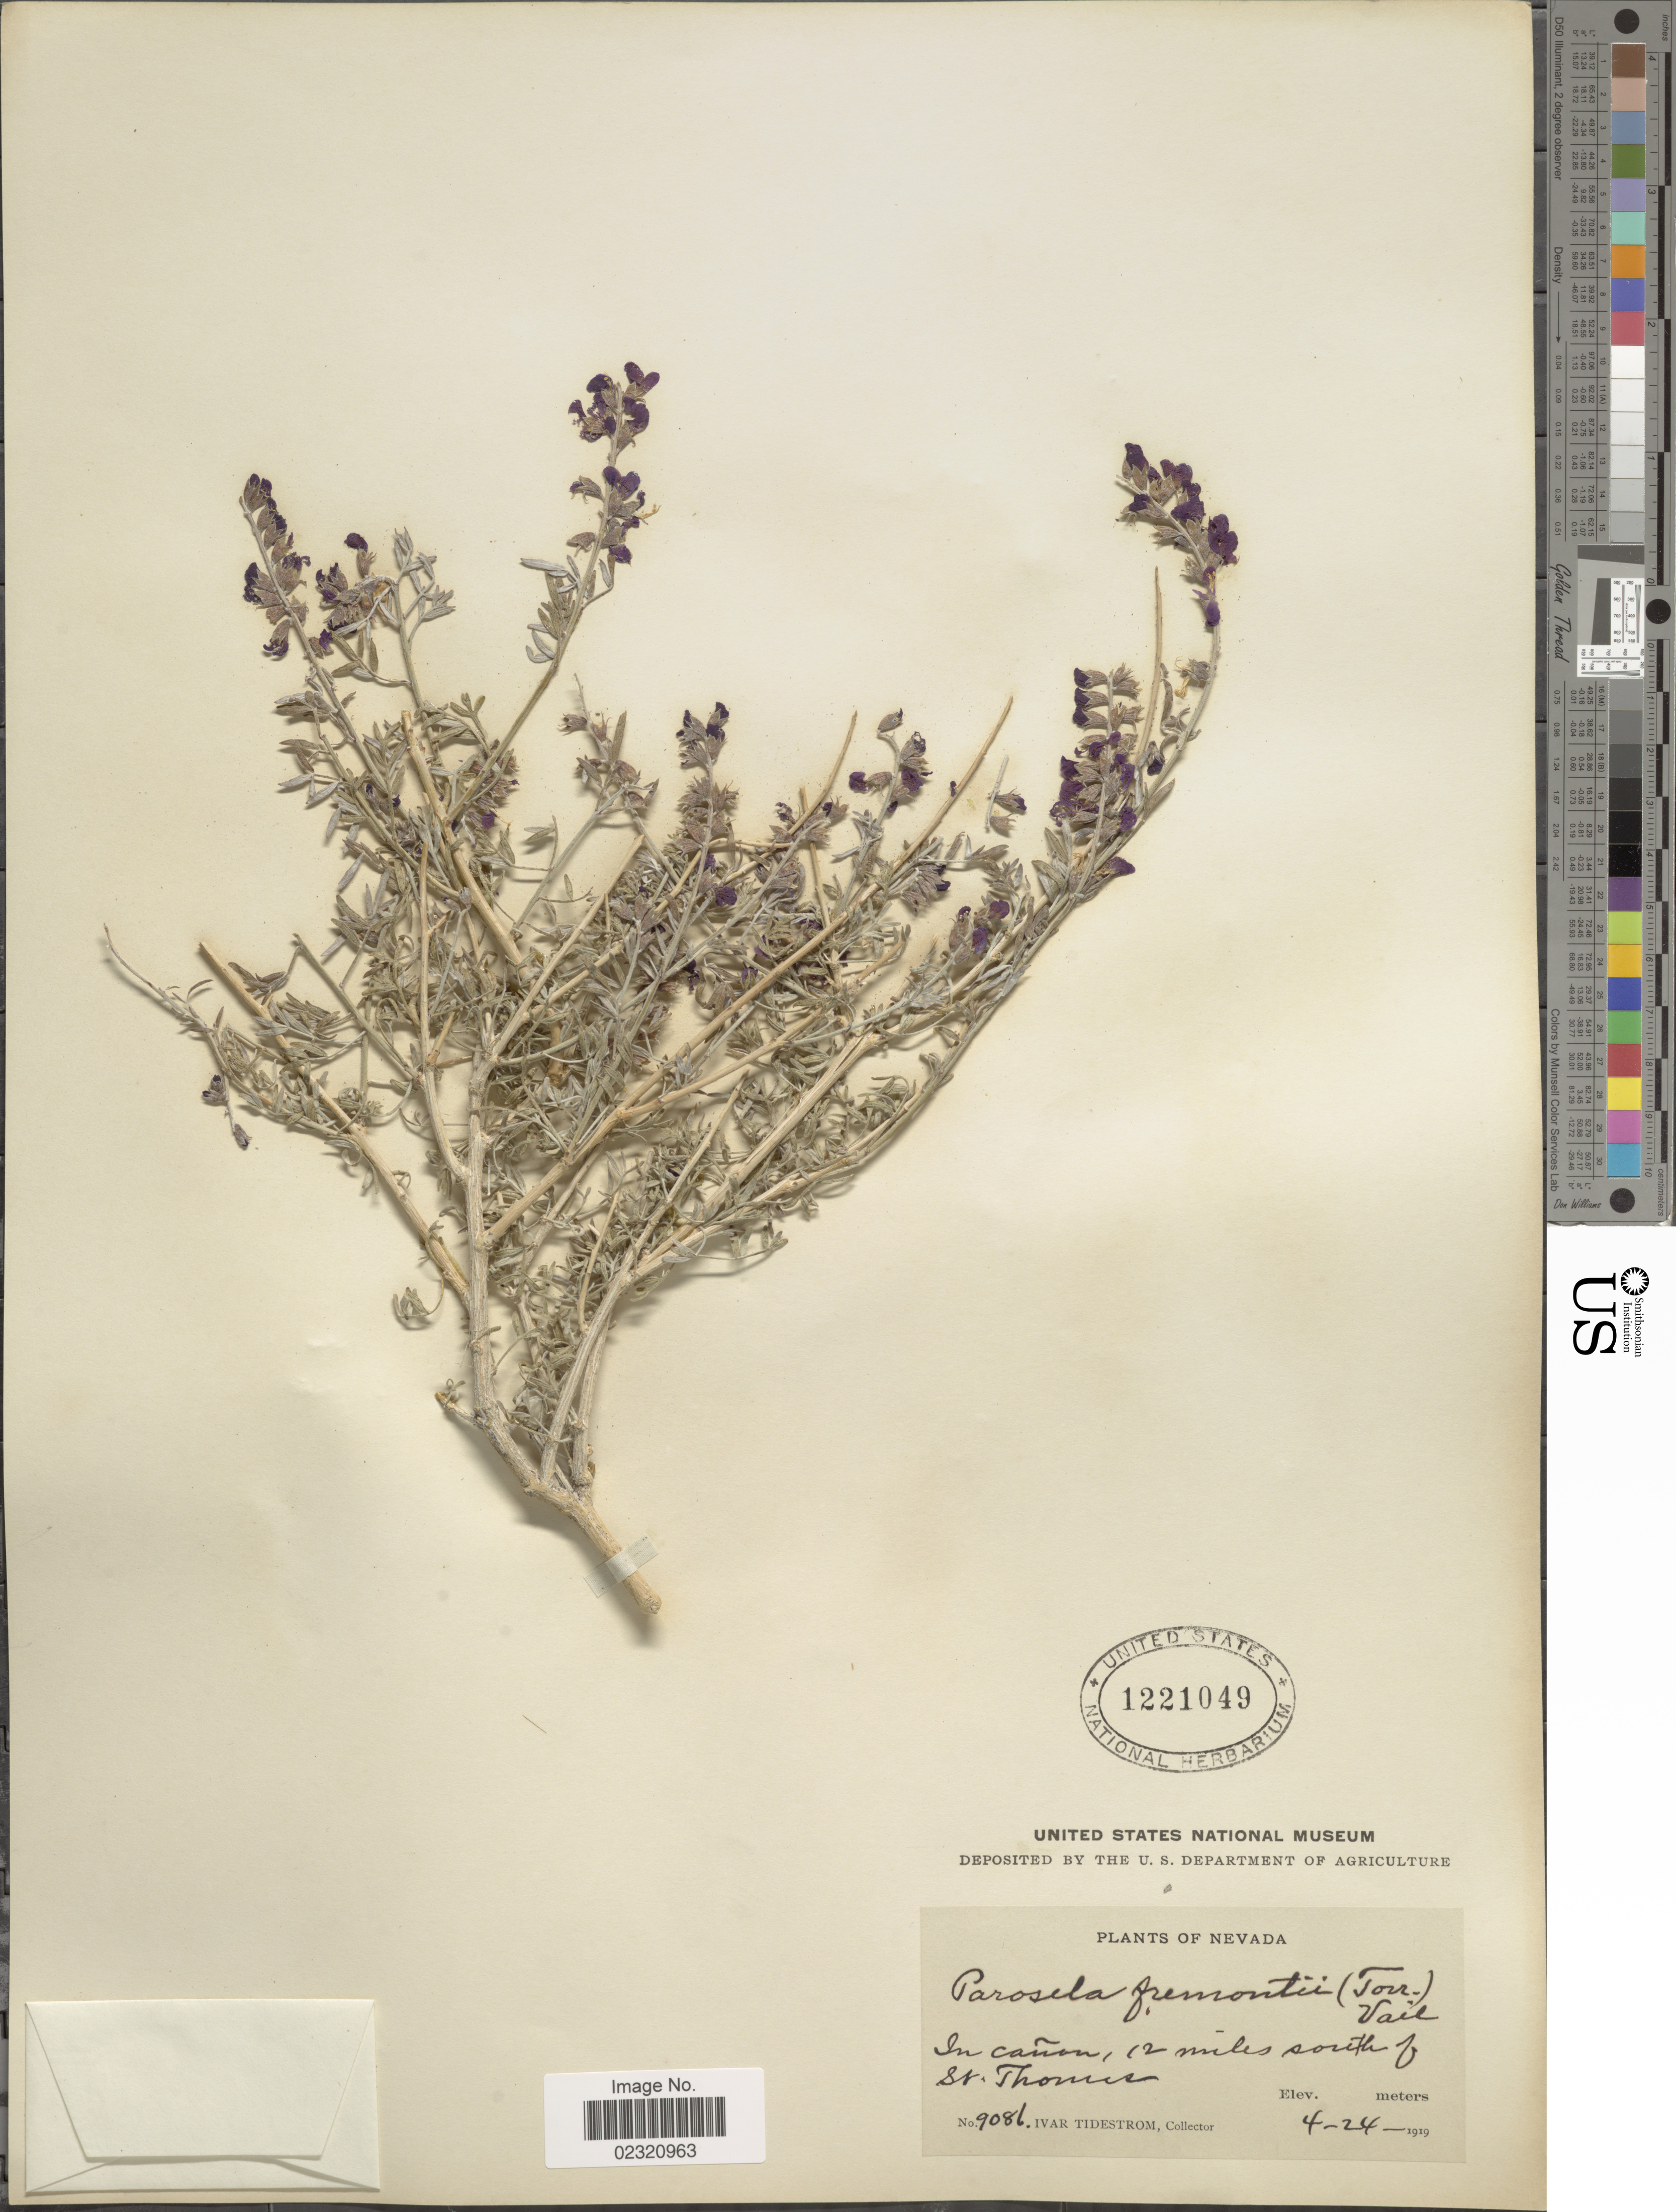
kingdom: Plantae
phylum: Tracheophyta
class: Magnoliopsida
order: Fabales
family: Fabaceae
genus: Psorothamnus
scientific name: Psorothamnus fremontii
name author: (Torr. ex A. Gray) Barneby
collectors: I. F. Tidestrom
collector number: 9086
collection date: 1919-04-24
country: United States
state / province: Nevada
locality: In canon, 12 miles south of St. Thomas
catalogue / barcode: US 1221049